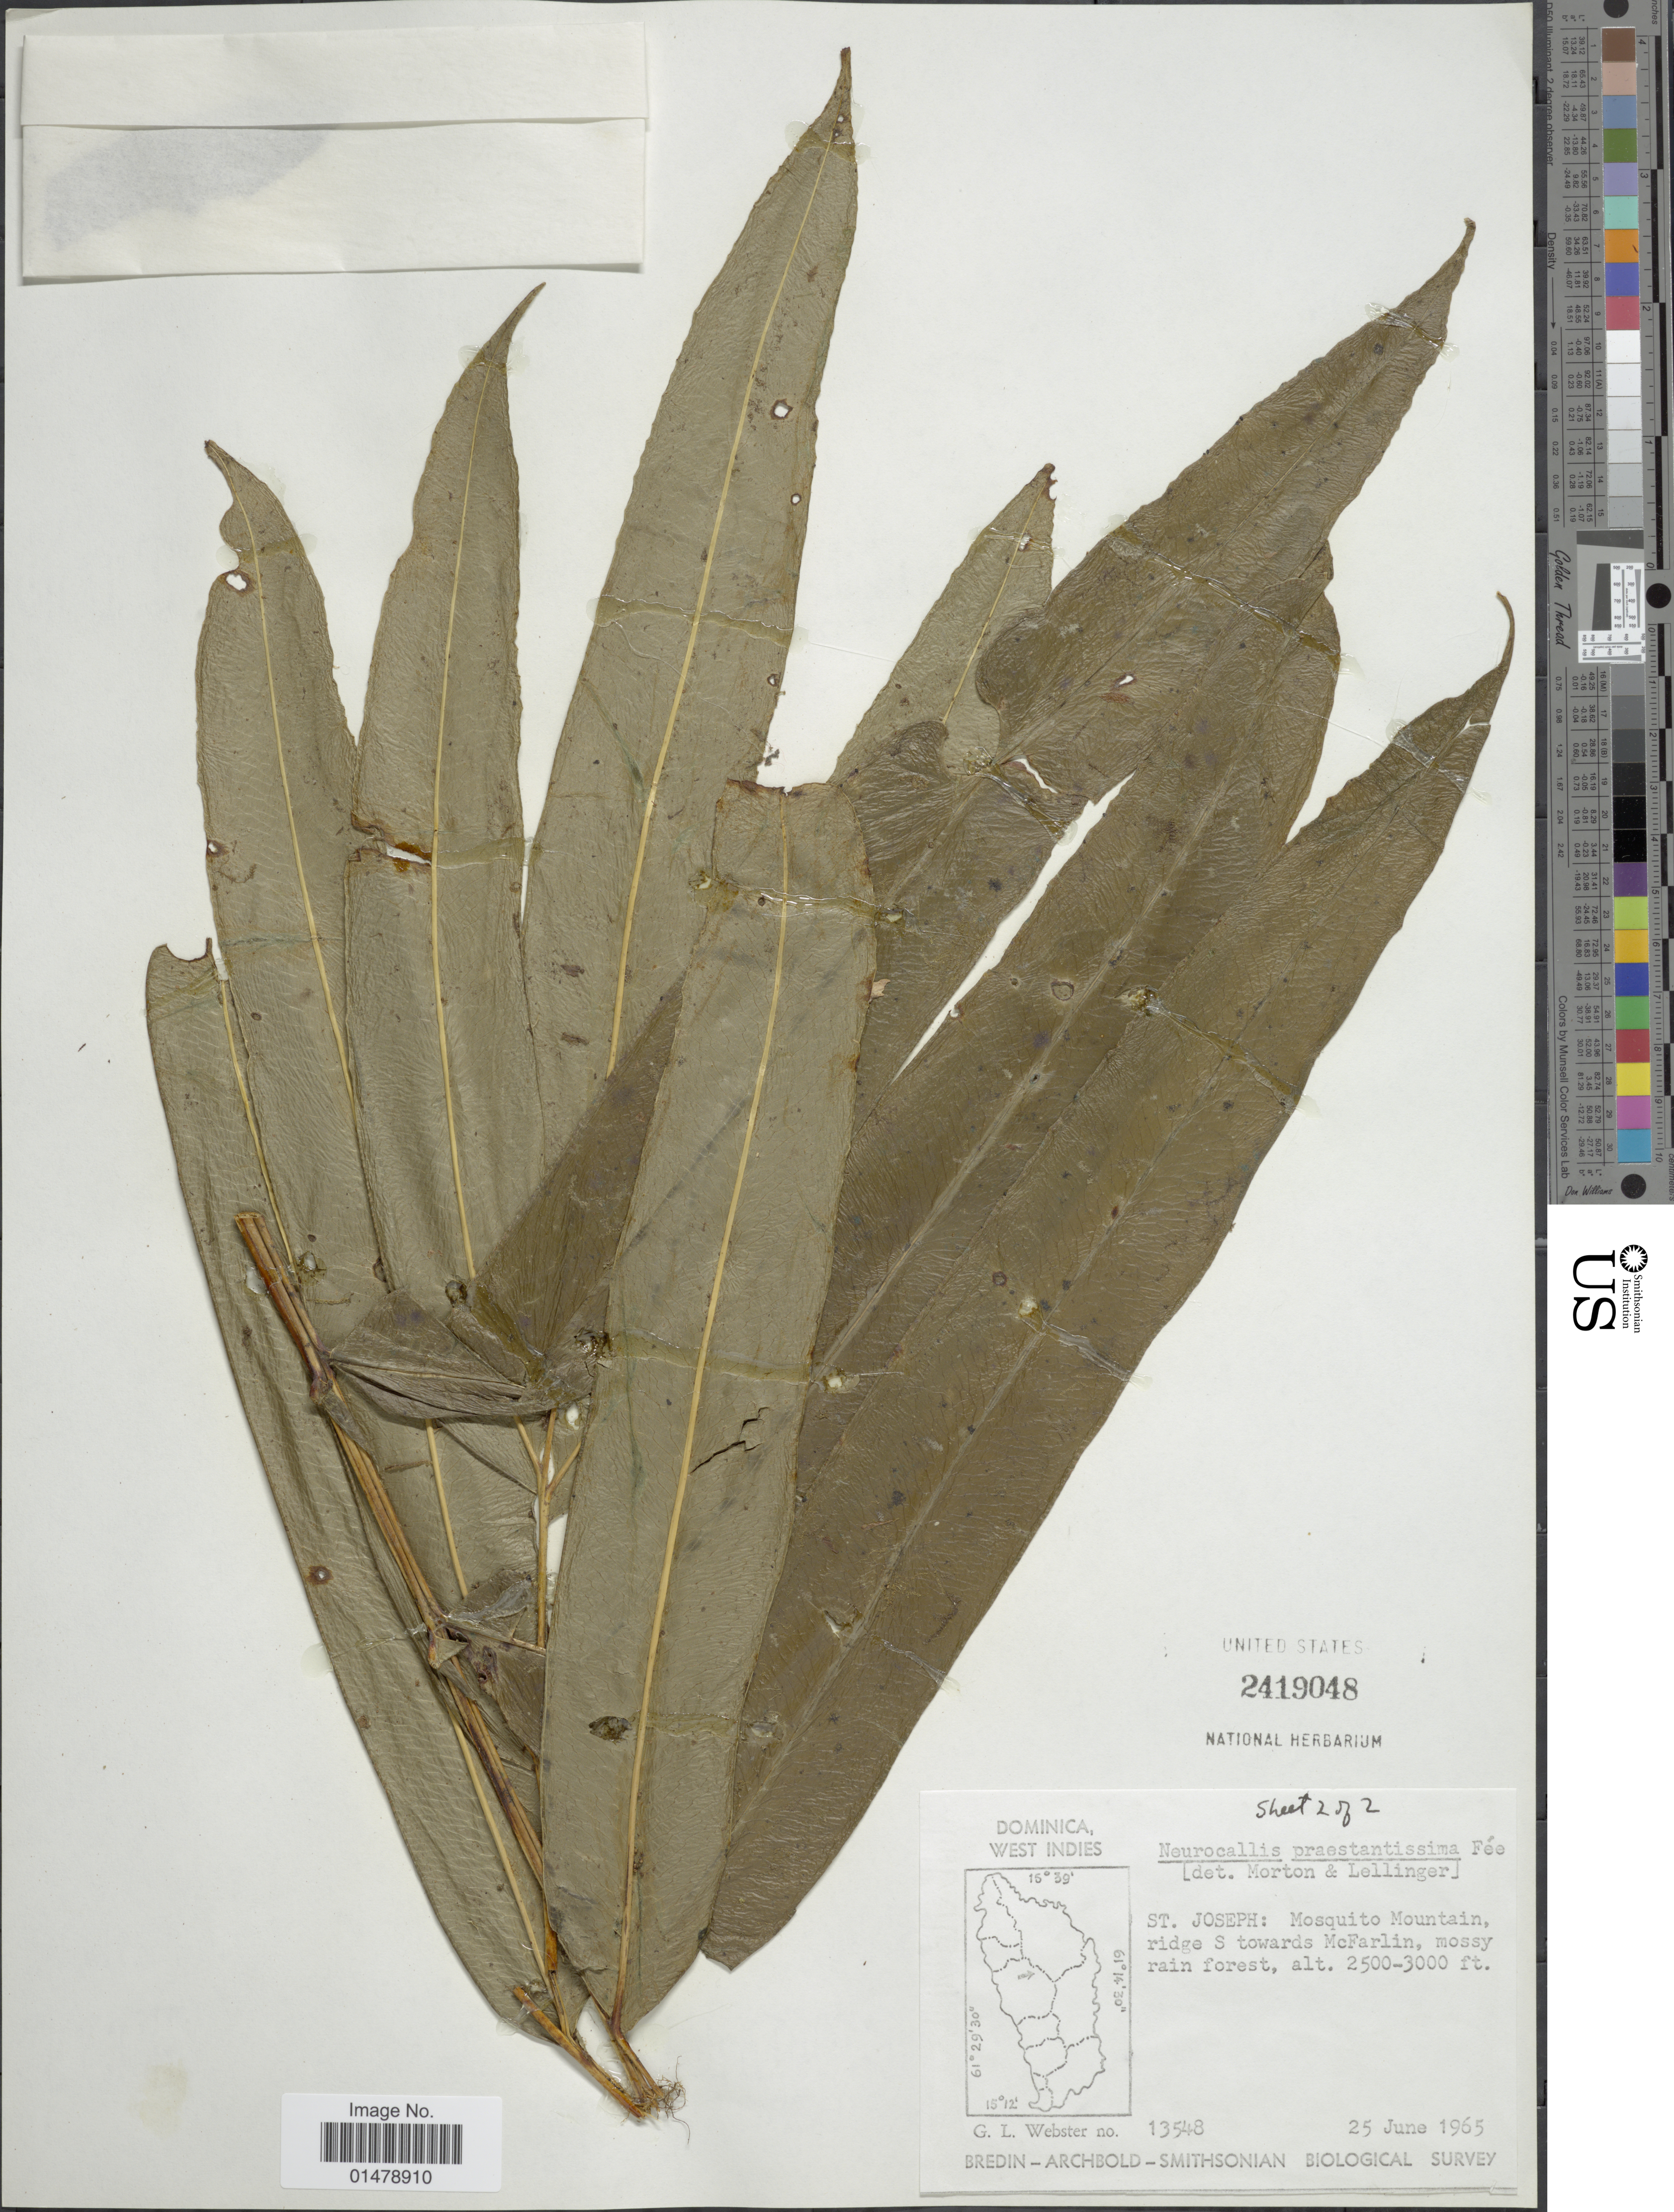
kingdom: Plantae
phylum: Tracheophyta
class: Polypodiopsida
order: Polypodiales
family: Pteridaceae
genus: Pteris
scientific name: Pteris praestantissima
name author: (Bory ex Fée) Christenh.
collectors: G. L. Webster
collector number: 13548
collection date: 1965-06-25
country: Dominica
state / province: St. Joseph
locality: West Indies. St. Joseph: Mosquito Mountain, ridge S towards McFarlin.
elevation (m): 762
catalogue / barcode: US 2419048